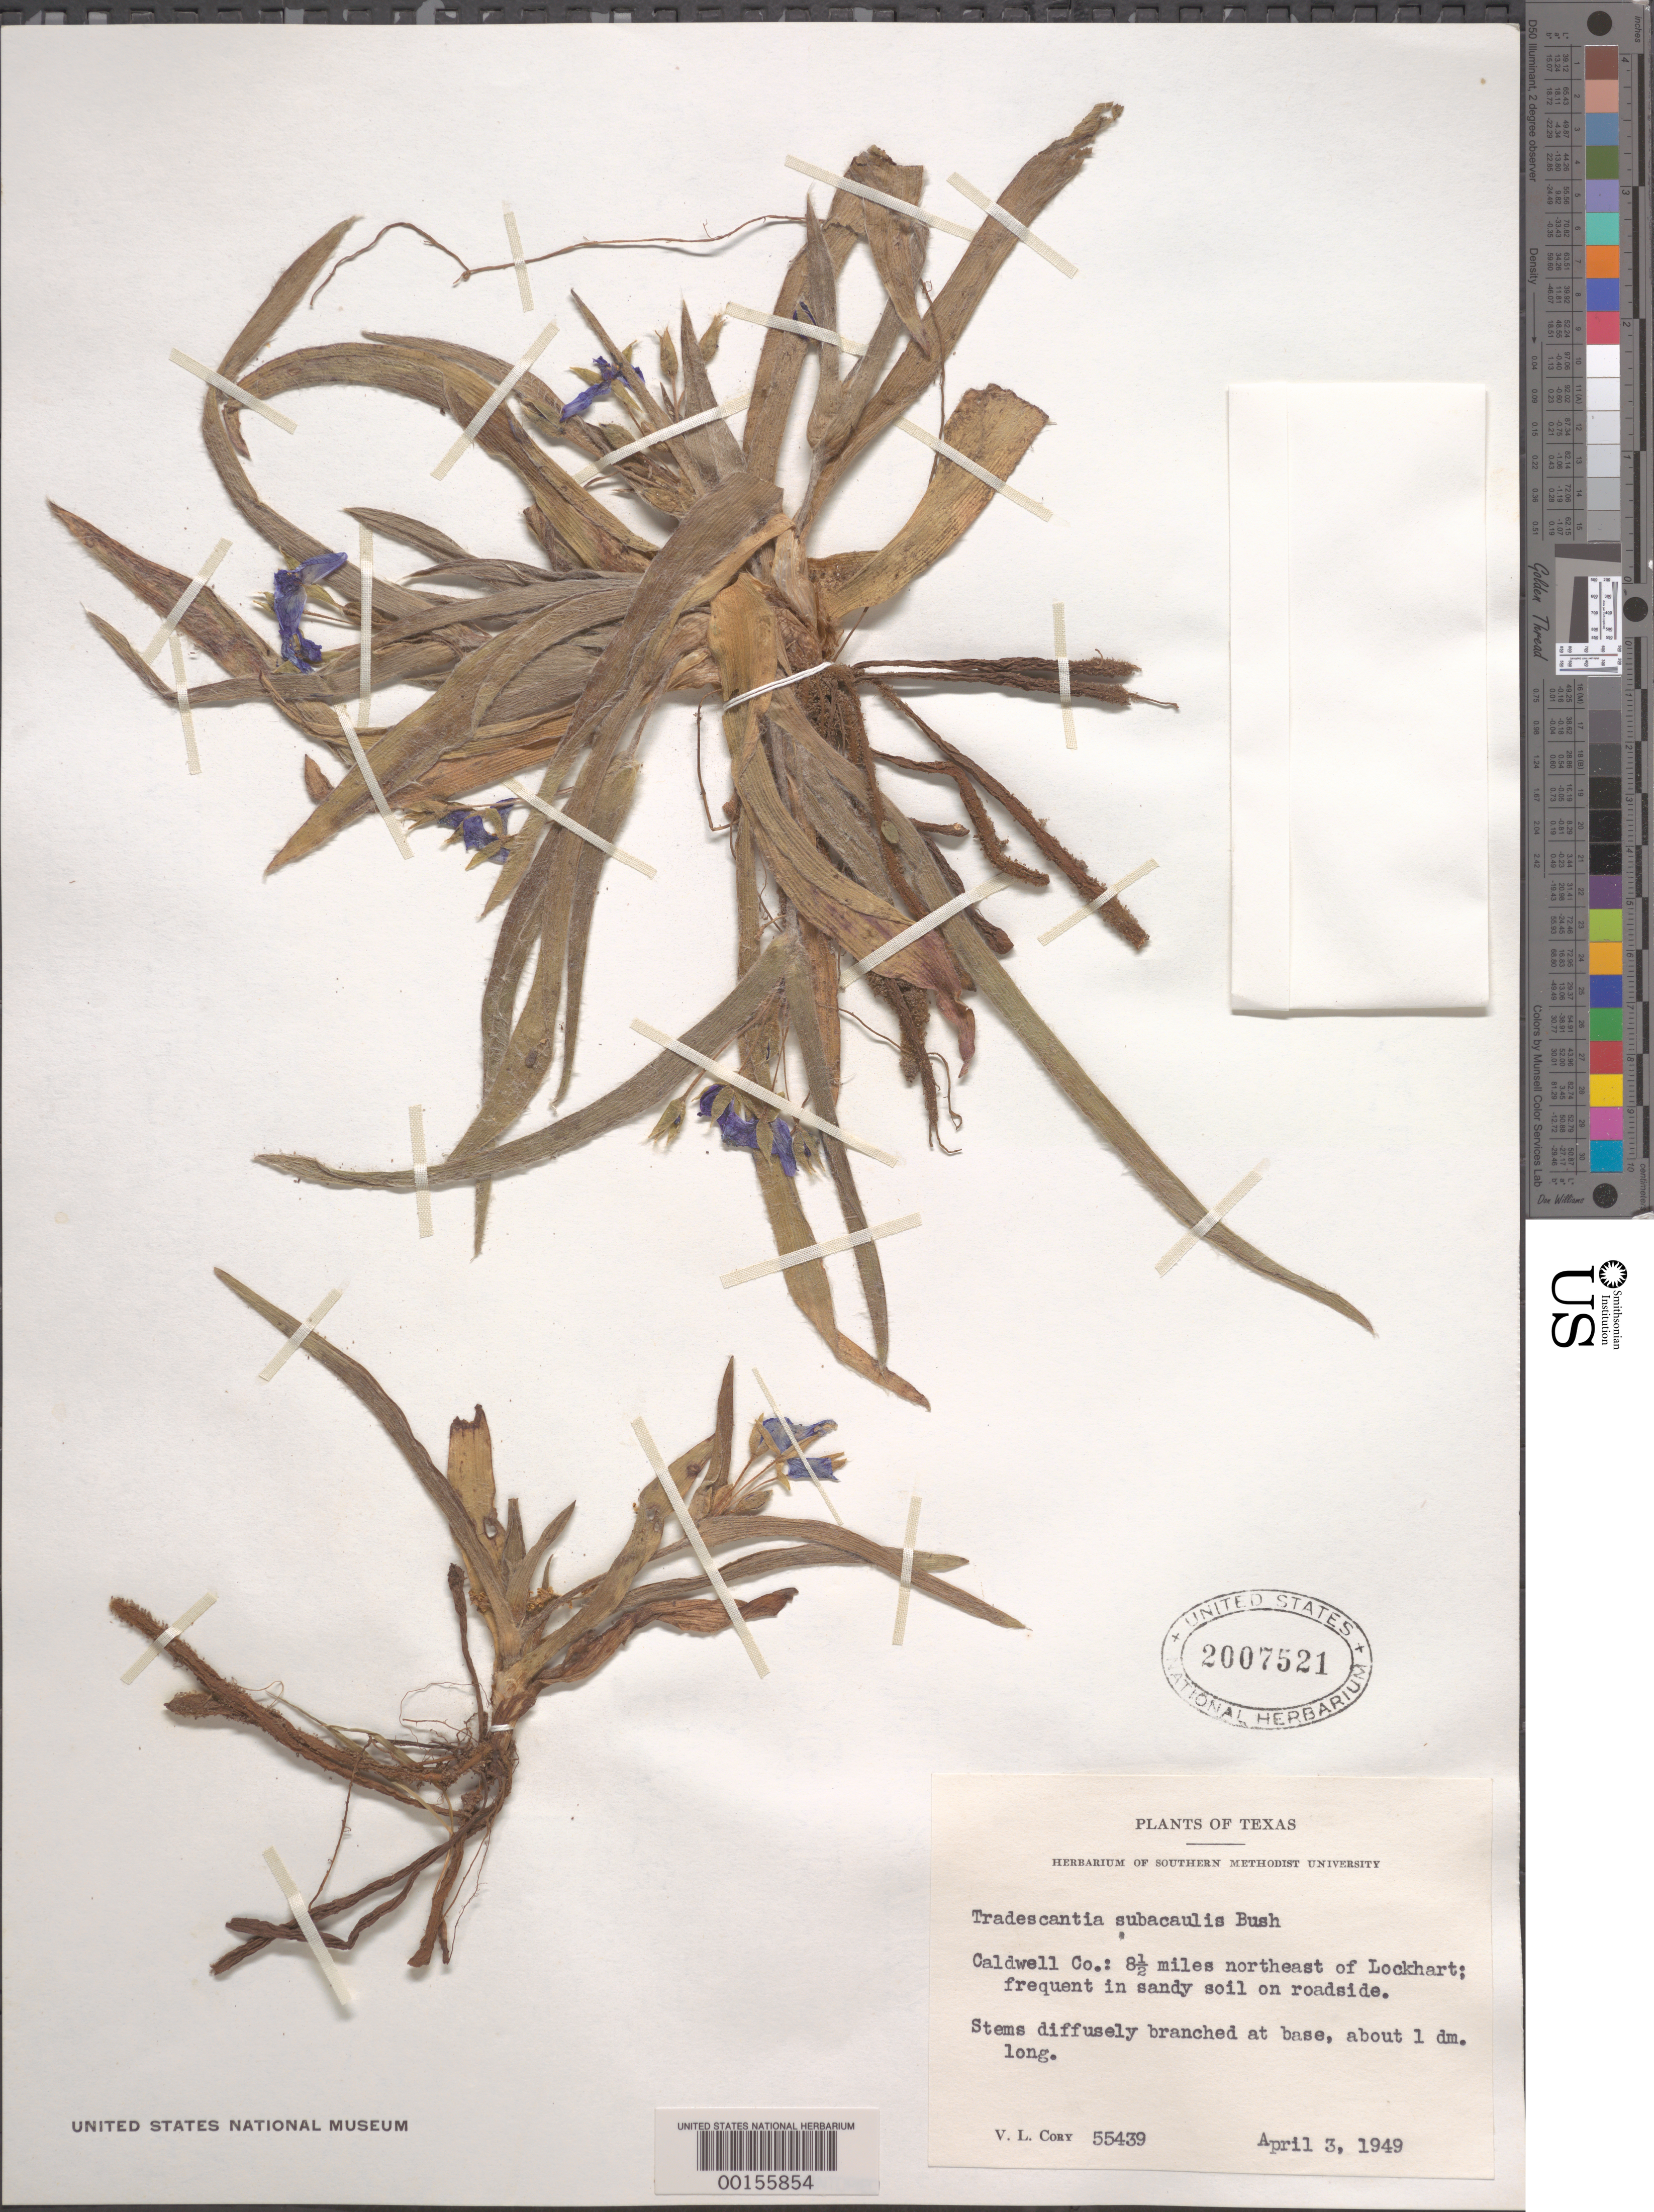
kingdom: Plantae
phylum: Tracheophyta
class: Liliopsida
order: Commelinales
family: Commelinaceae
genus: Tradescantia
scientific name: Tradescantia subacaulis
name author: Bush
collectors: V. Cory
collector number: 55439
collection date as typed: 03 Apr 1949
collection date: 1949-04-03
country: United States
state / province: Texas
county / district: Caldwell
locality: Ne of lockhart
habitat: Sandy soil, roadside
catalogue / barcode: US 2007521